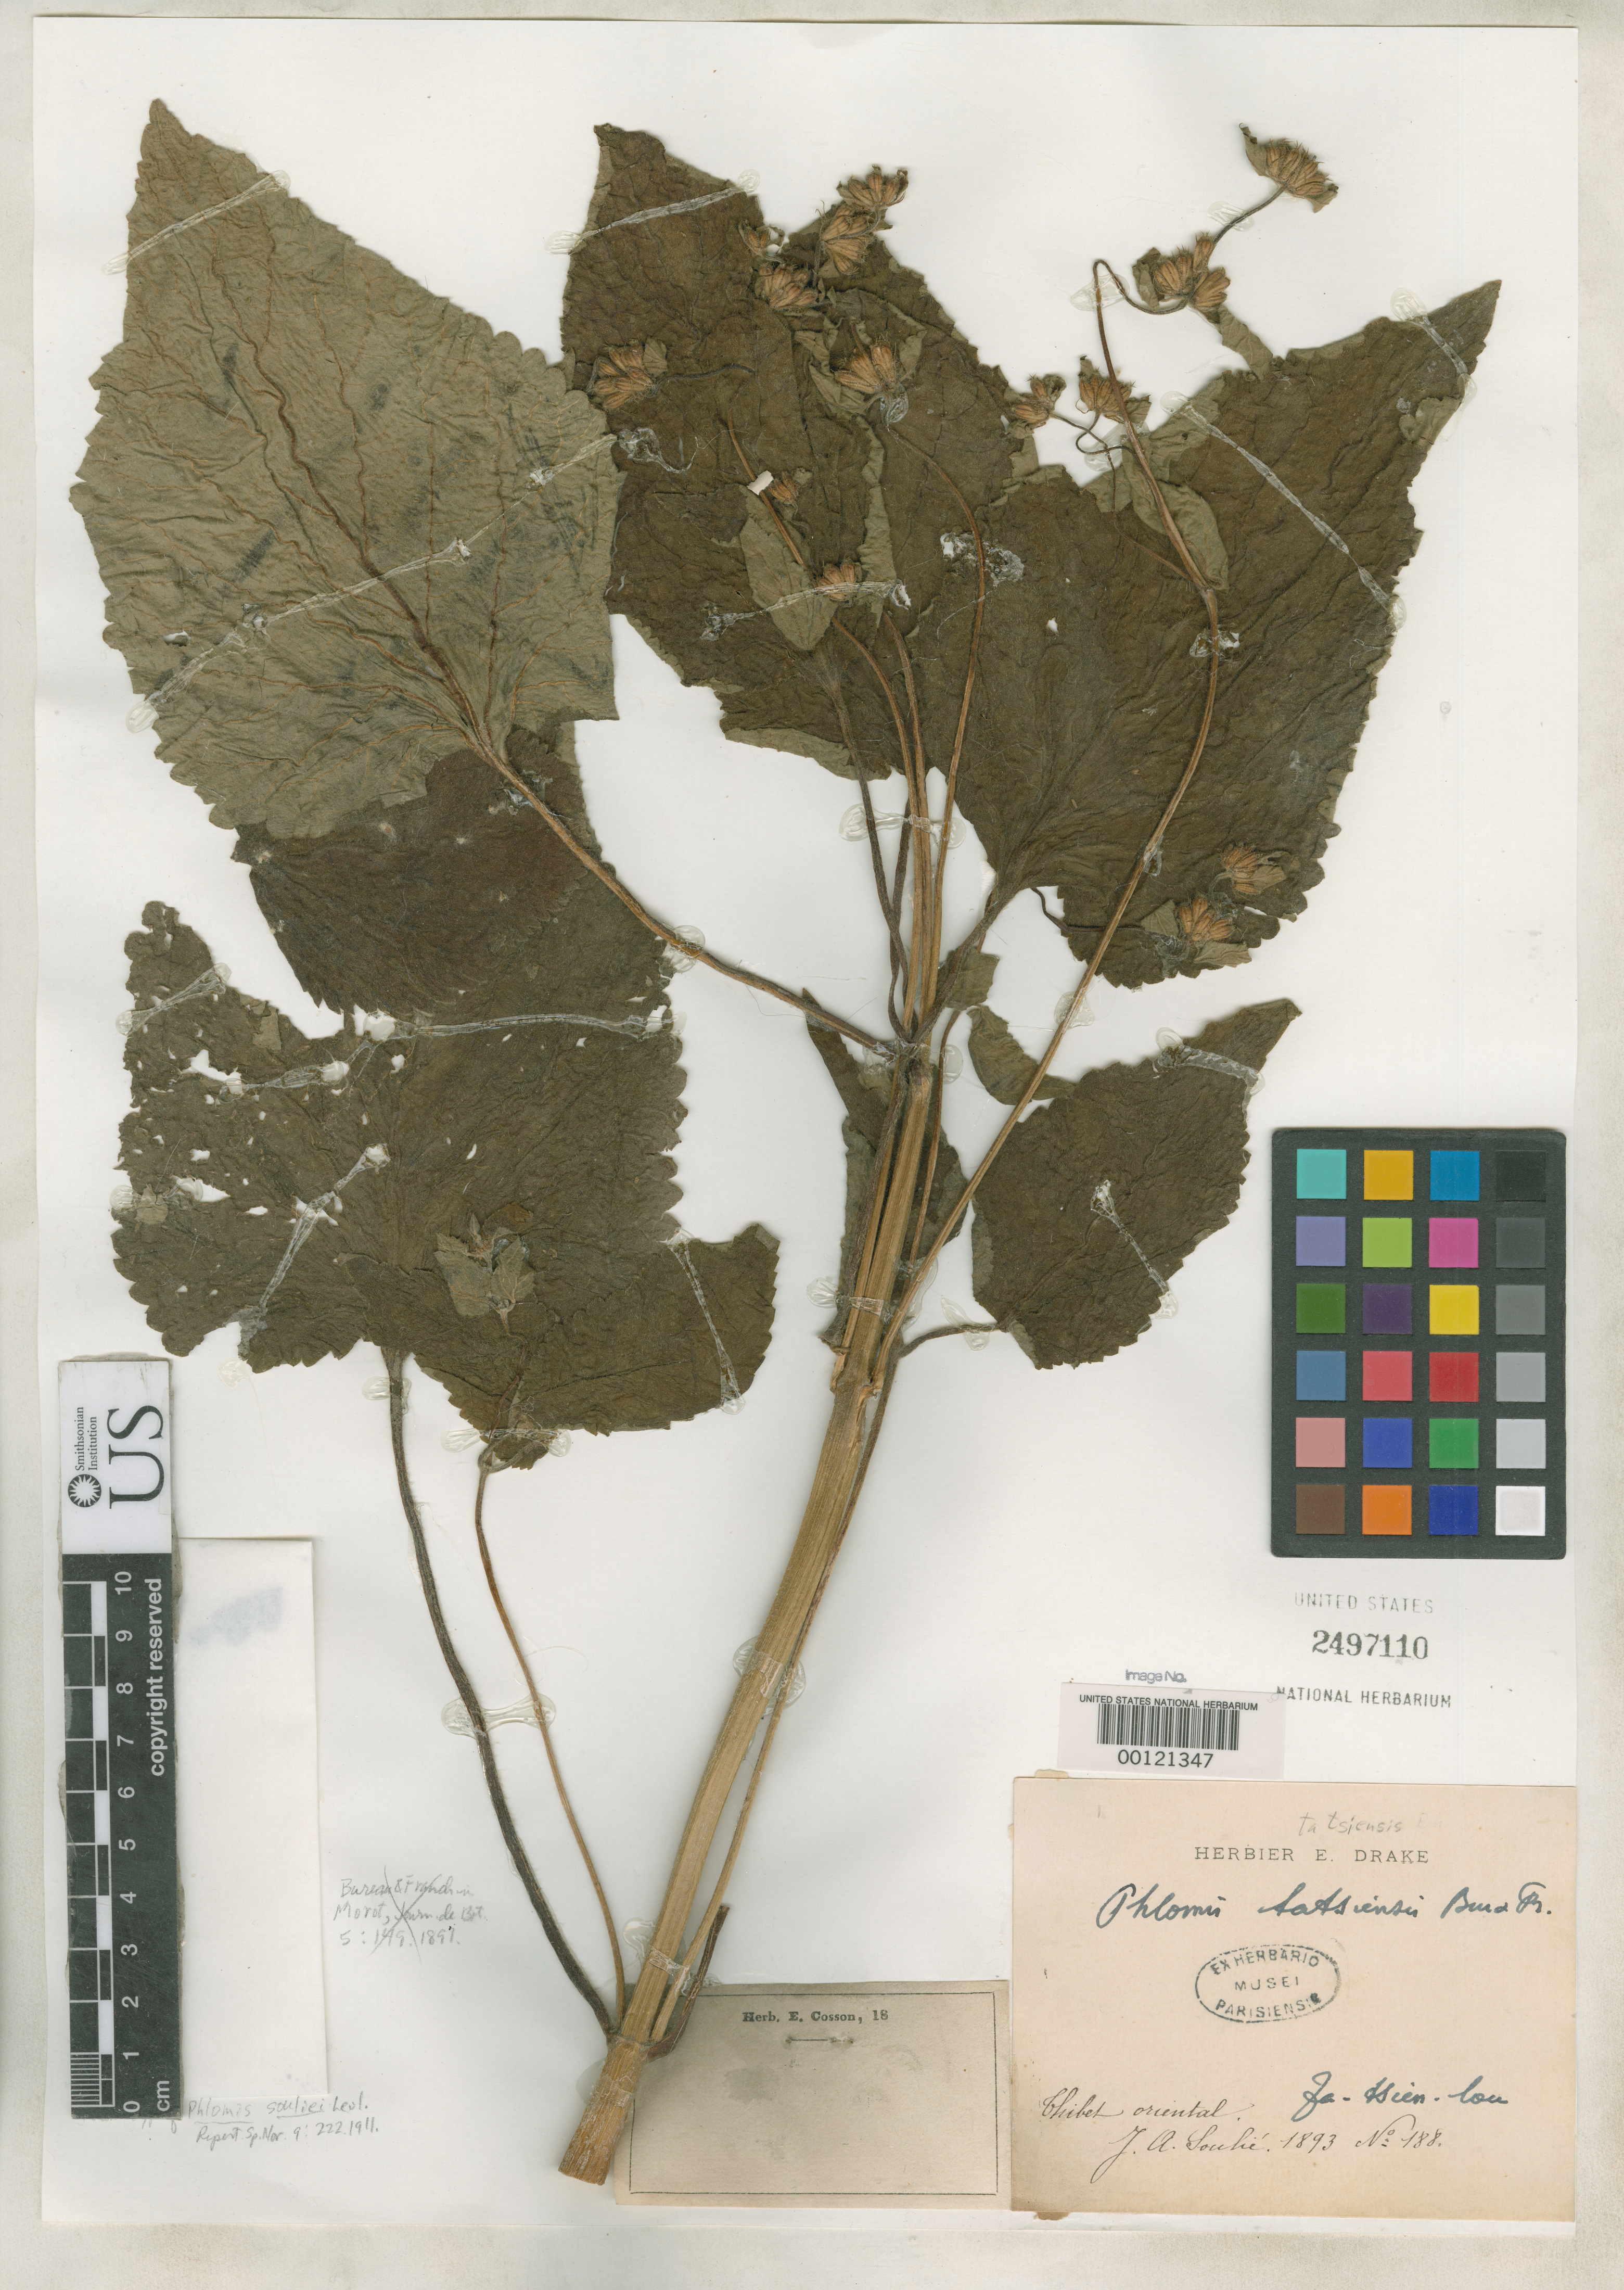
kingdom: Plantae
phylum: Tracheophyta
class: Magnoliopsida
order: Lamiales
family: Lamiaceae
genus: Phlomis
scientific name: Phlomis souliei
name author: H. Lév.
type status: Syntype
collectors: J. Soulie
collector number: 188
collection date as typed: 1893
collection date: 1893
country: China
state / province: Xizang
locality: Kangting ("Tatsienlu").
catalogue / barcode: US 2497110